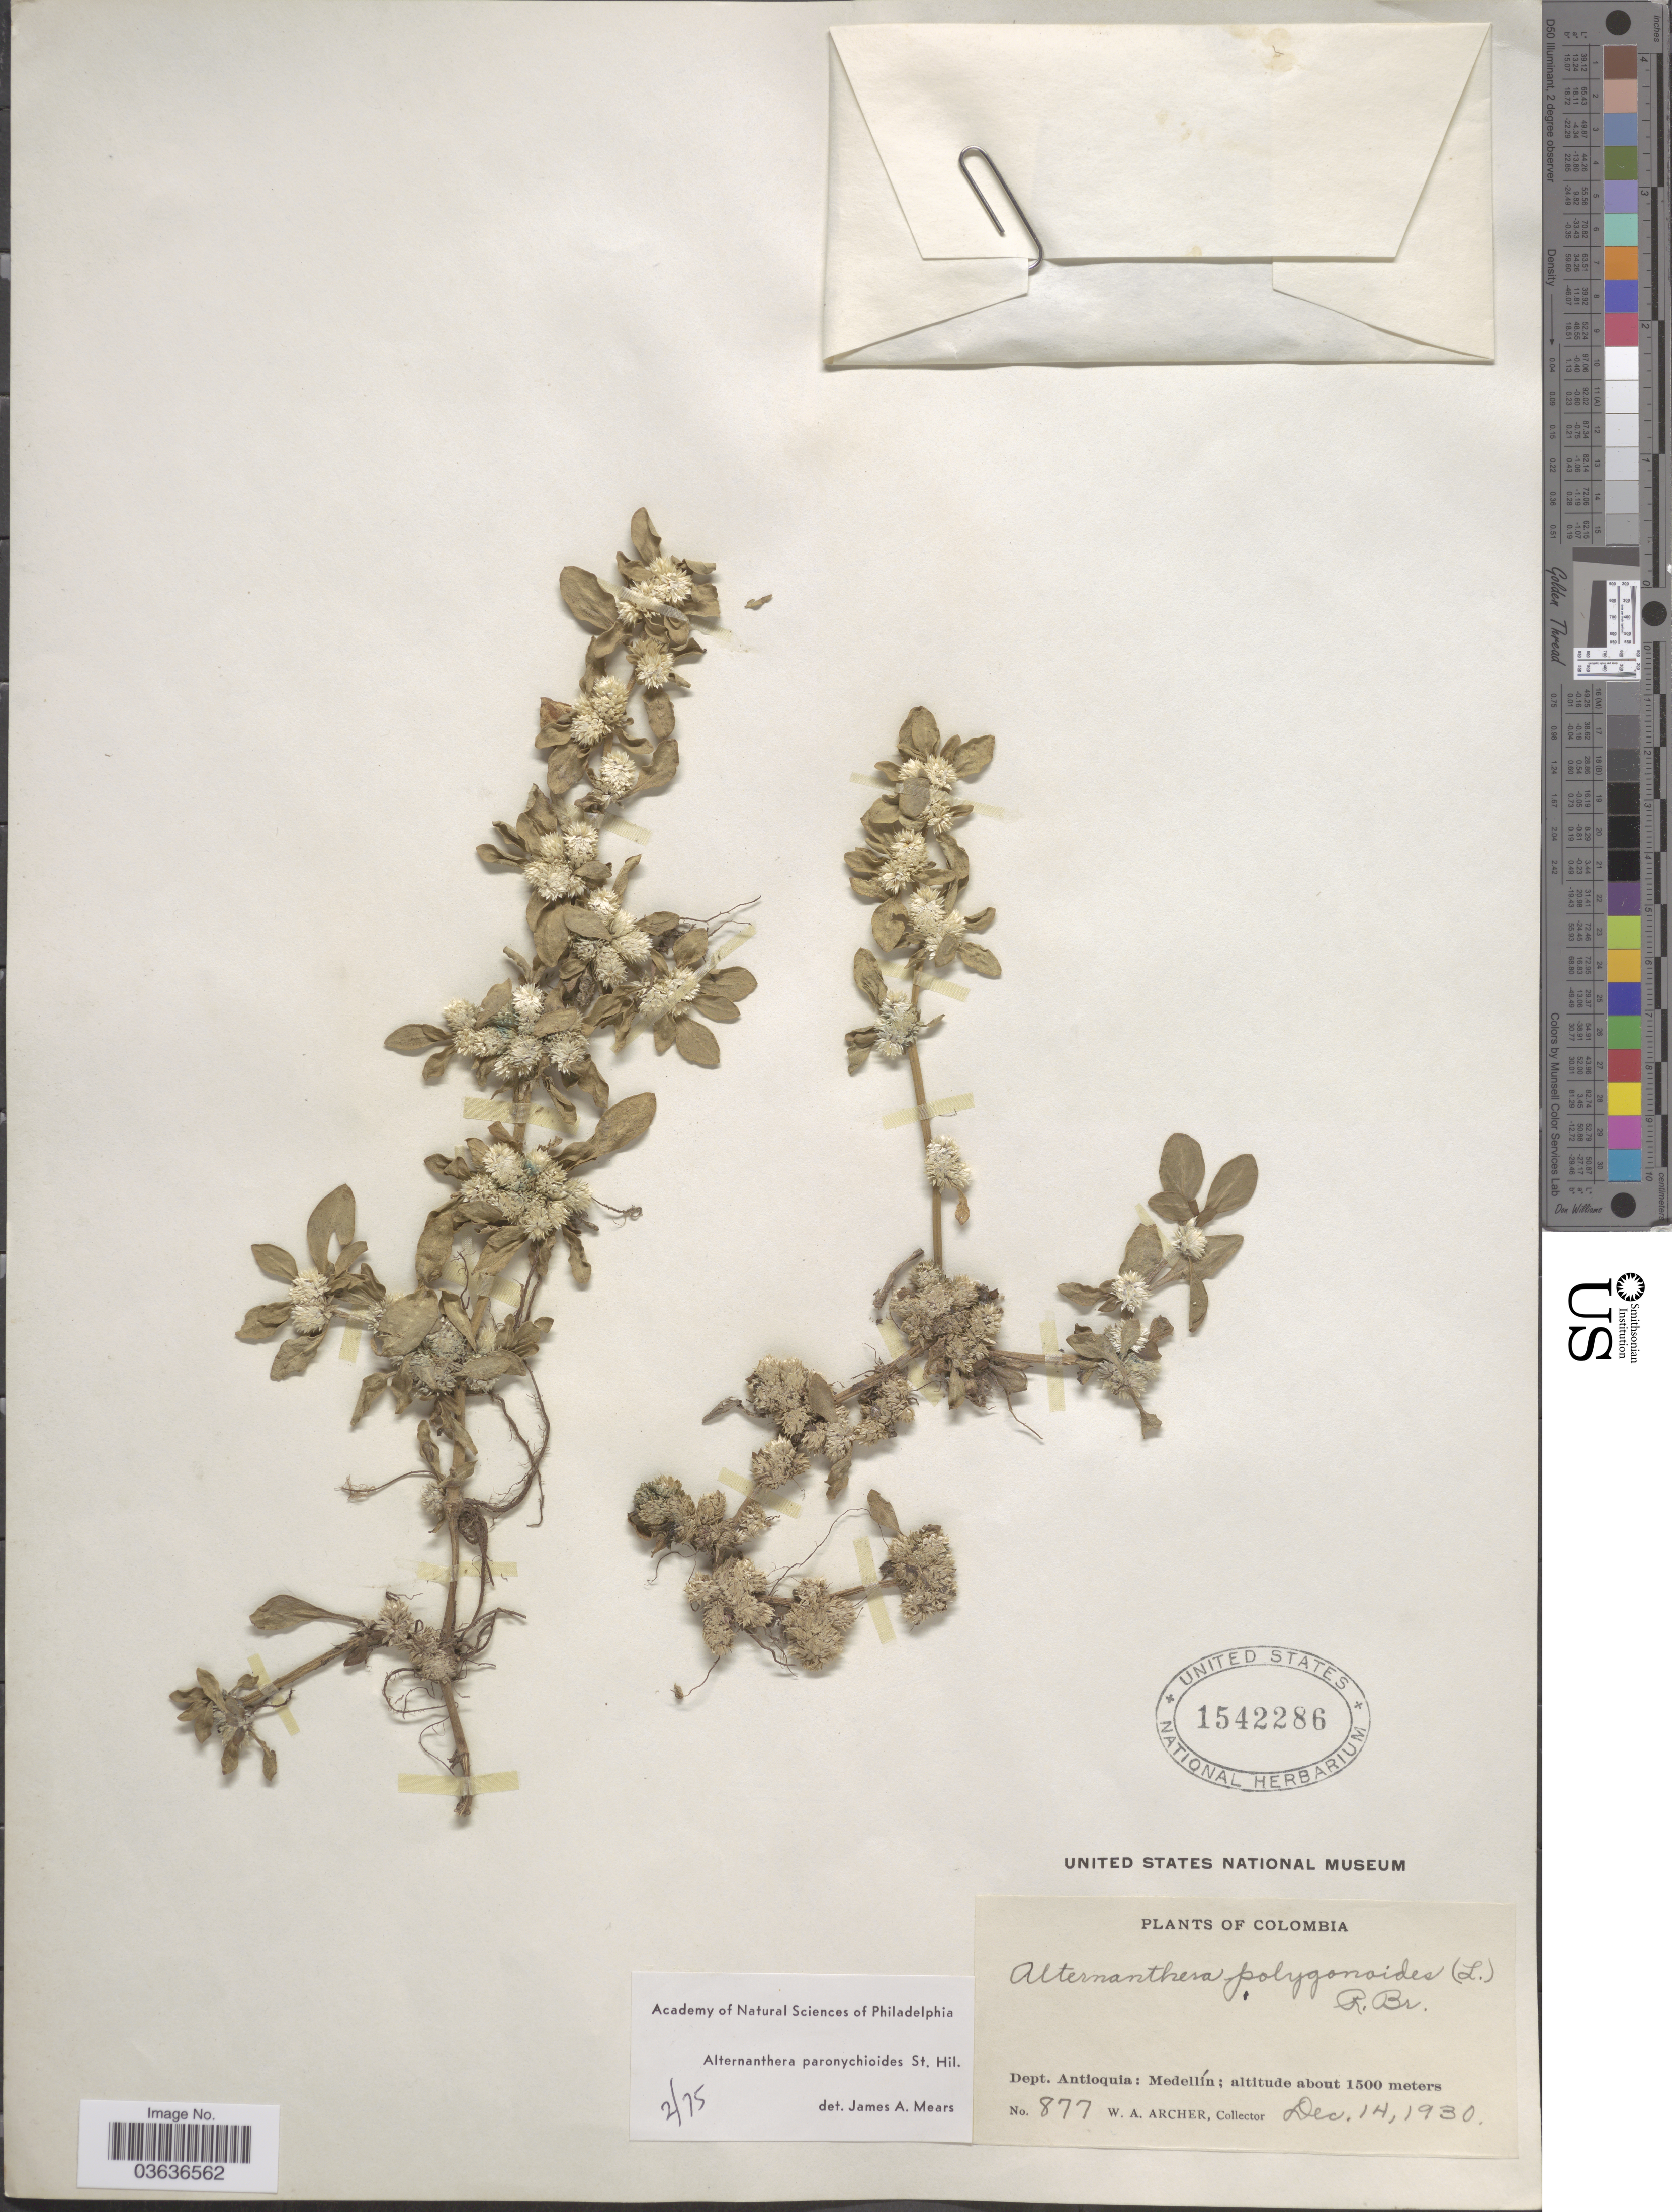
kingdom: Plantae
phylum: Tracheophyta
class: Magnoliopsida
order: Caryophyllales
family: Amaranthaceae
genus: Alternanthera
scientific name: Alternanthera paronychioides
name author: A. St.-Hil.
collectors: W. Archer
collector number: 877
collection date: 1930-12-14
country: Colombia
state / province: Antioquia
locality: Dept. Antioquia: Medellín.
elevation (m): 1500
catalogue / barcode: US 1542286